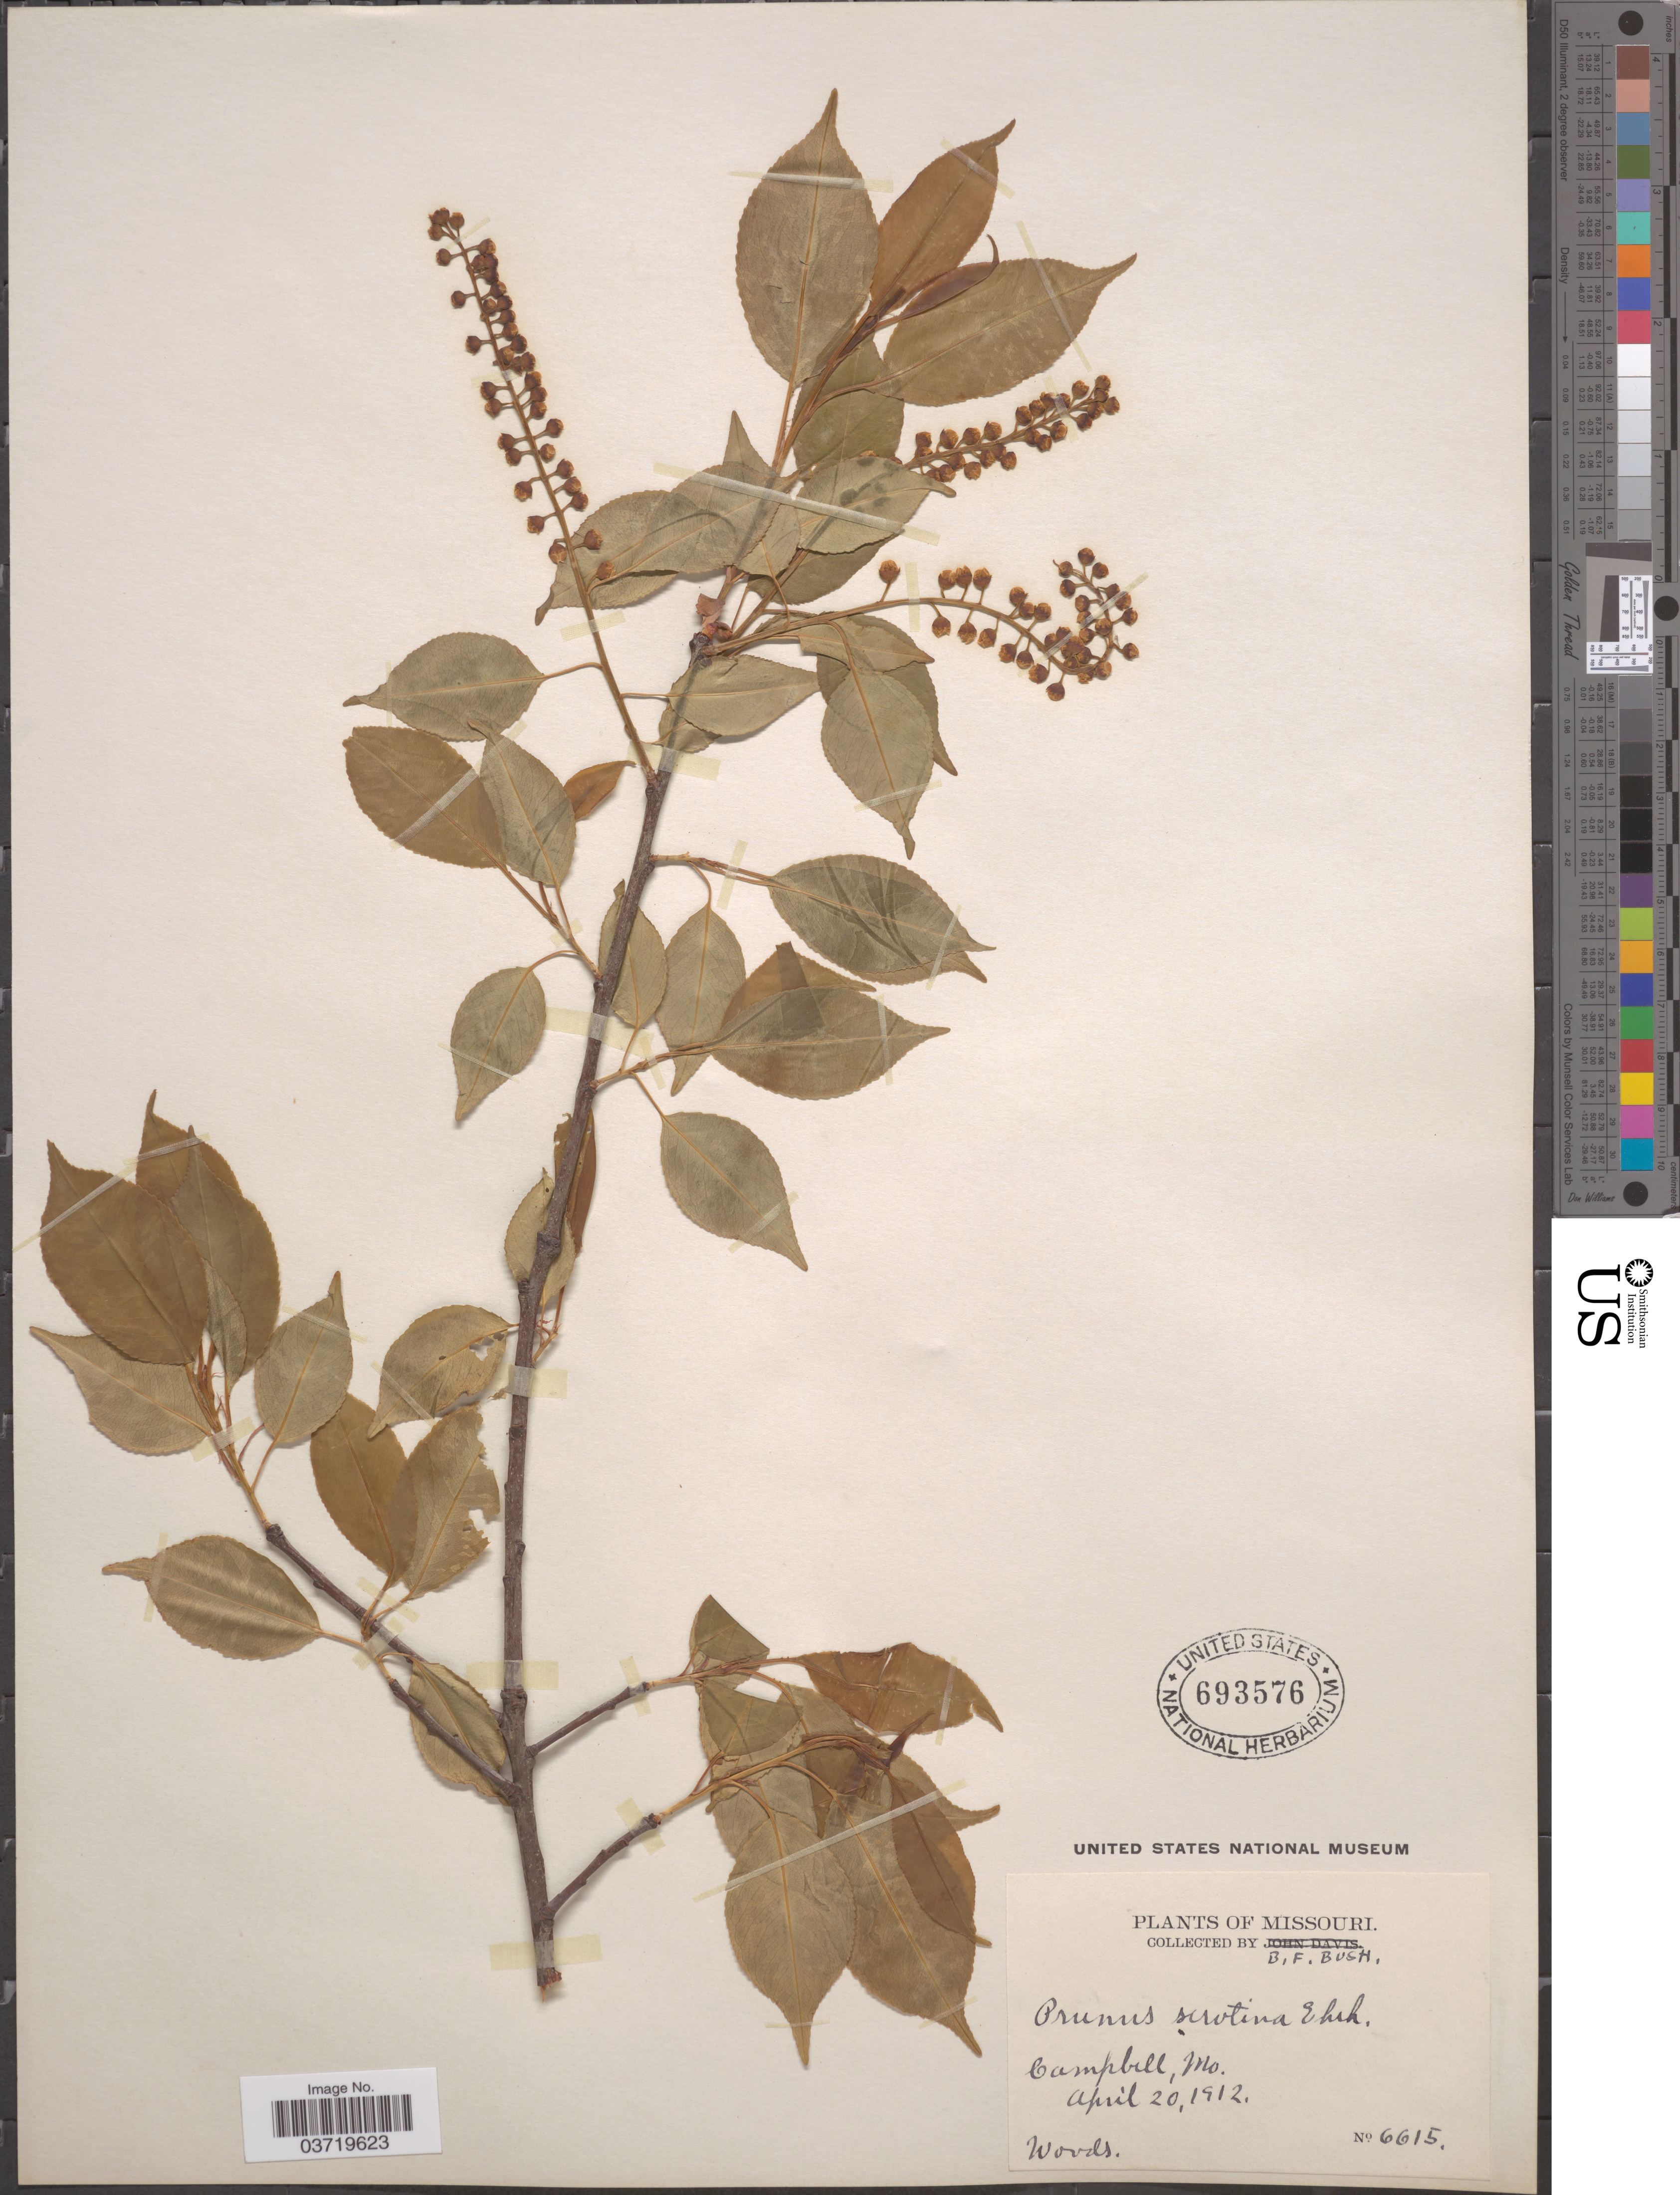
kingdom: Plantae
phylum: Tracheophyta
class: Magnoliopsida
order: Rosales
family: Rosaceae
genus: Prunus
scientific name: Prunus serotina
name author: Ehrh.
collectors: B. F. Bush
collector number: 6615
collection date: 1912-04-20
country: United States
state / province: Missouri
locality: Campbell.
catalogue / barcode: US 693576